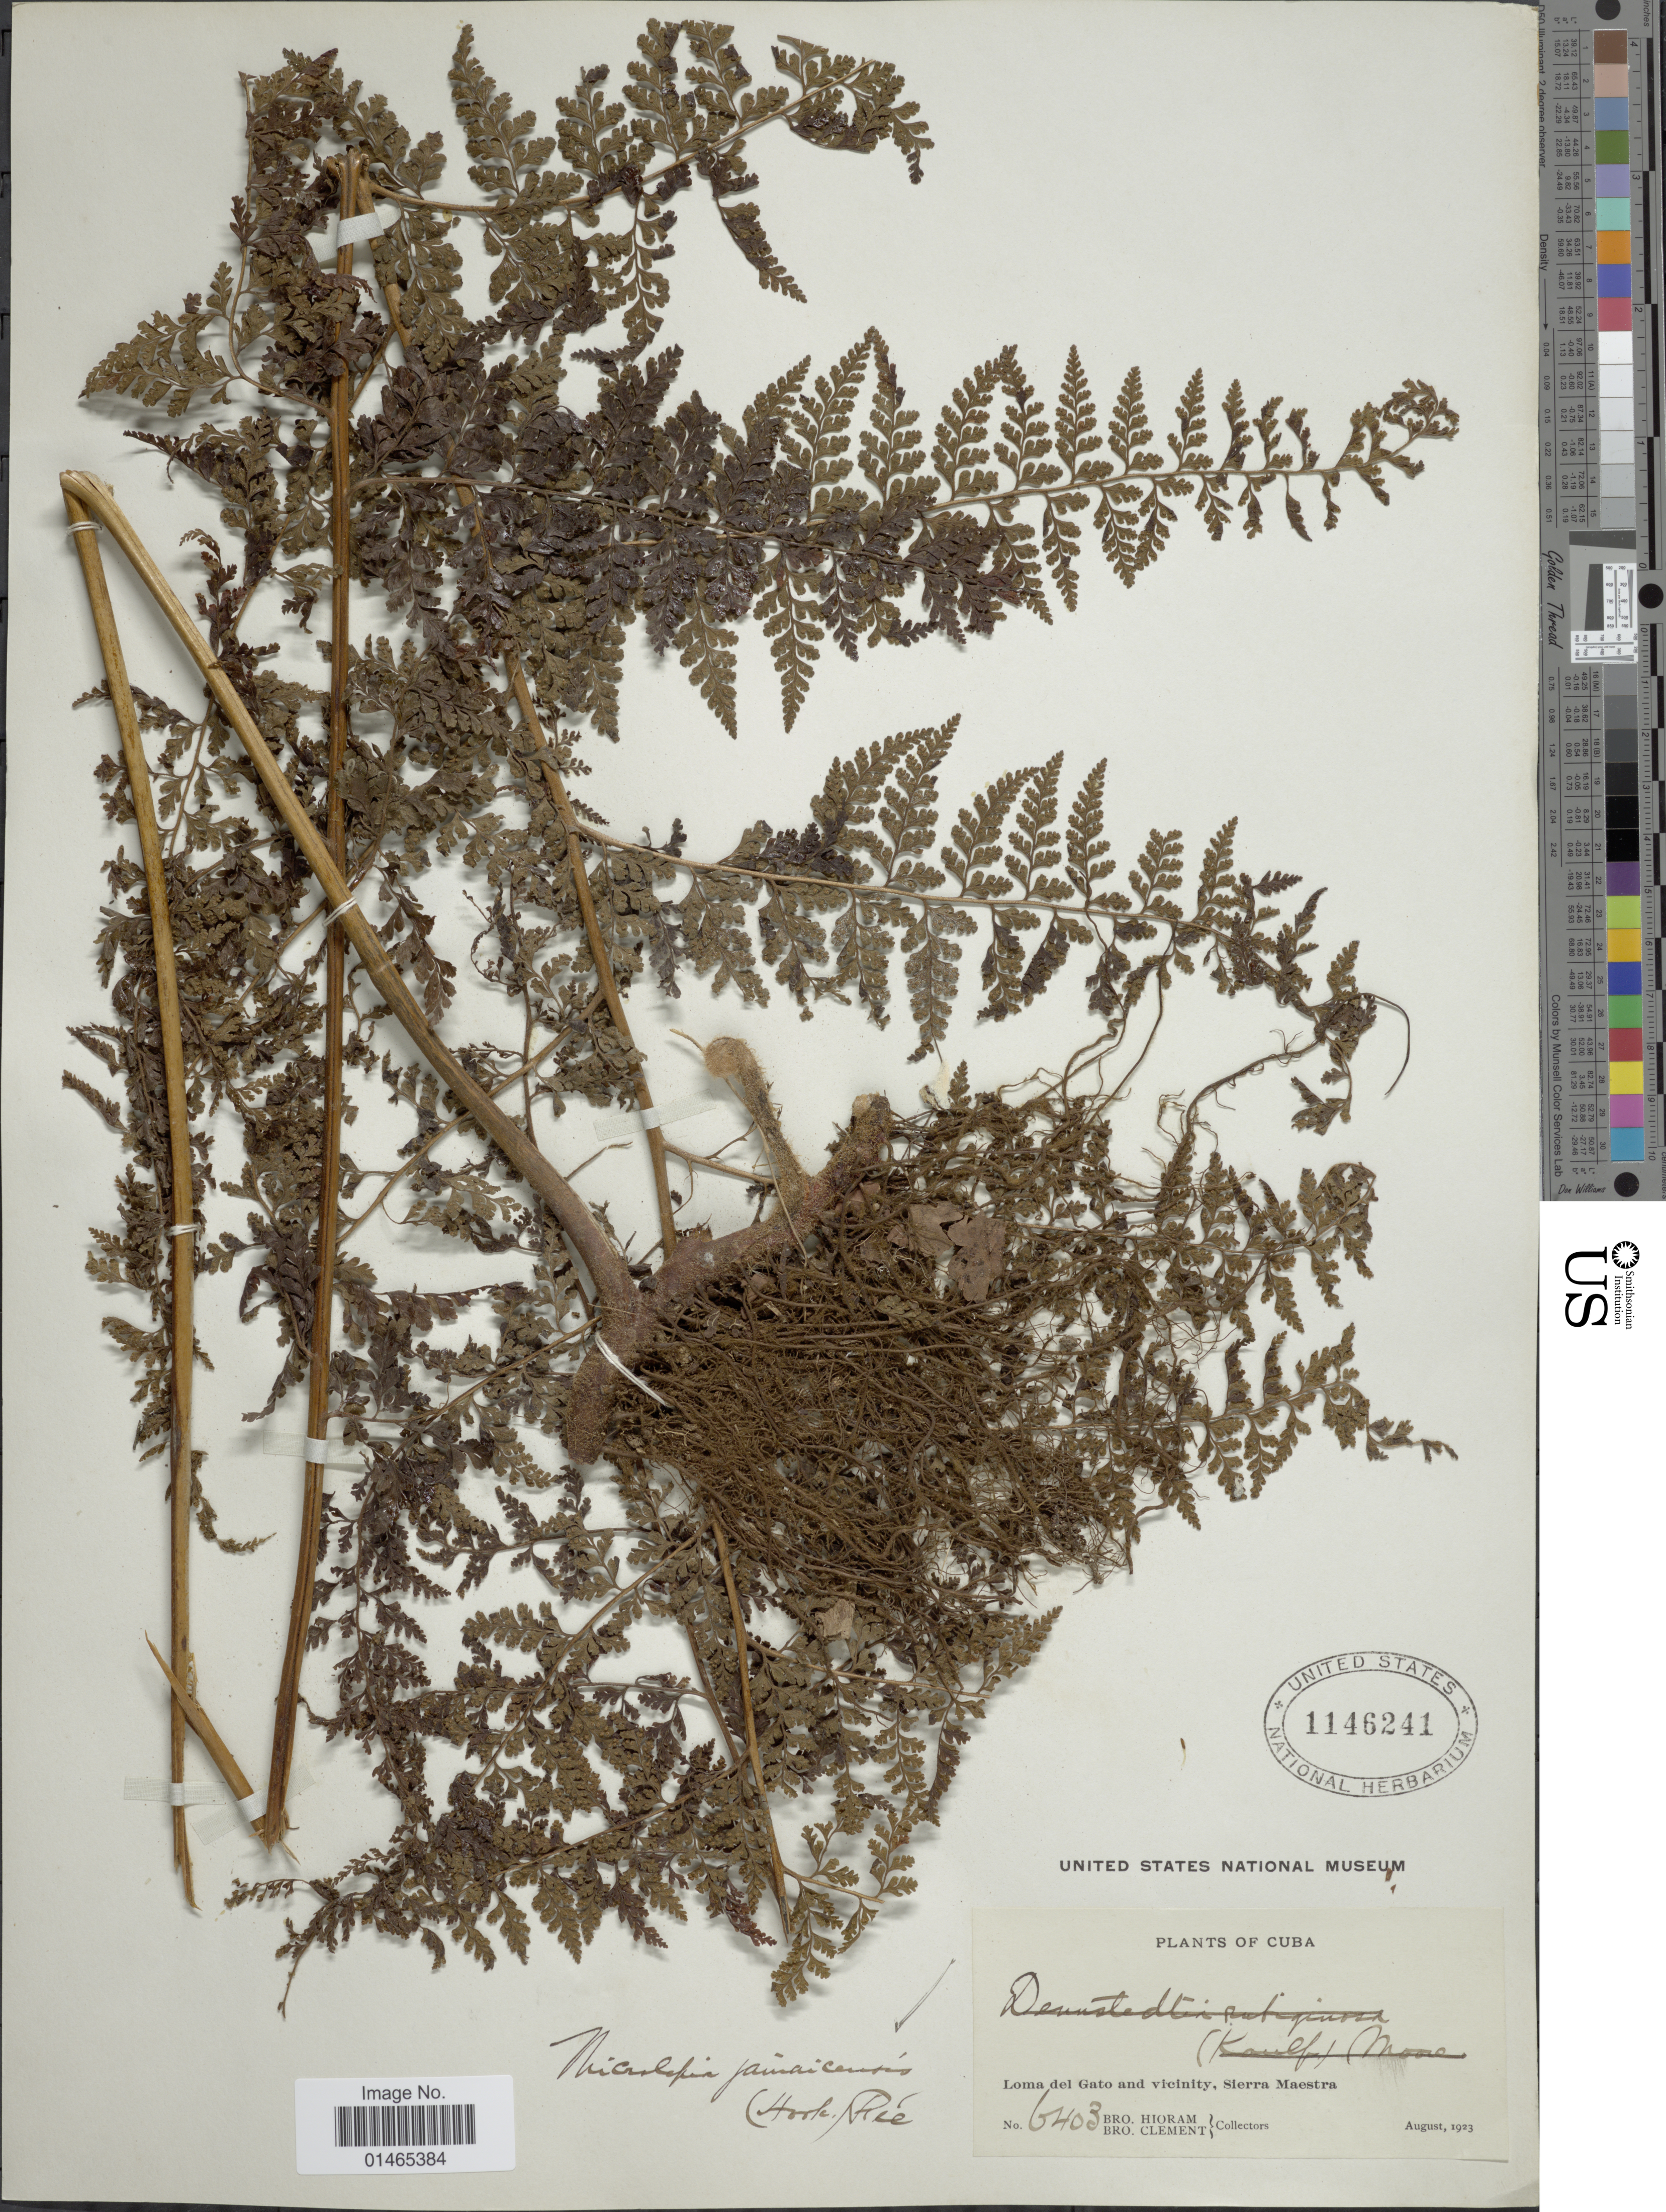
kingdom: Plantae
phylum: Tracheophyta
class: Polypodiopsida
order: Polypodiales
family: Dennstaedtiaceae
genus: Microlepia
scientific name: Microlepia jamaicensis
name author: (Hook.) Fée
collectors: Bro. Hioram & B. Clement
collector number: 6403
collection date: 1923-08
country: Cuba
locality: Loma del Gato and Vicinity, Sierra Maestra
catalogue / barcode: US 1146241